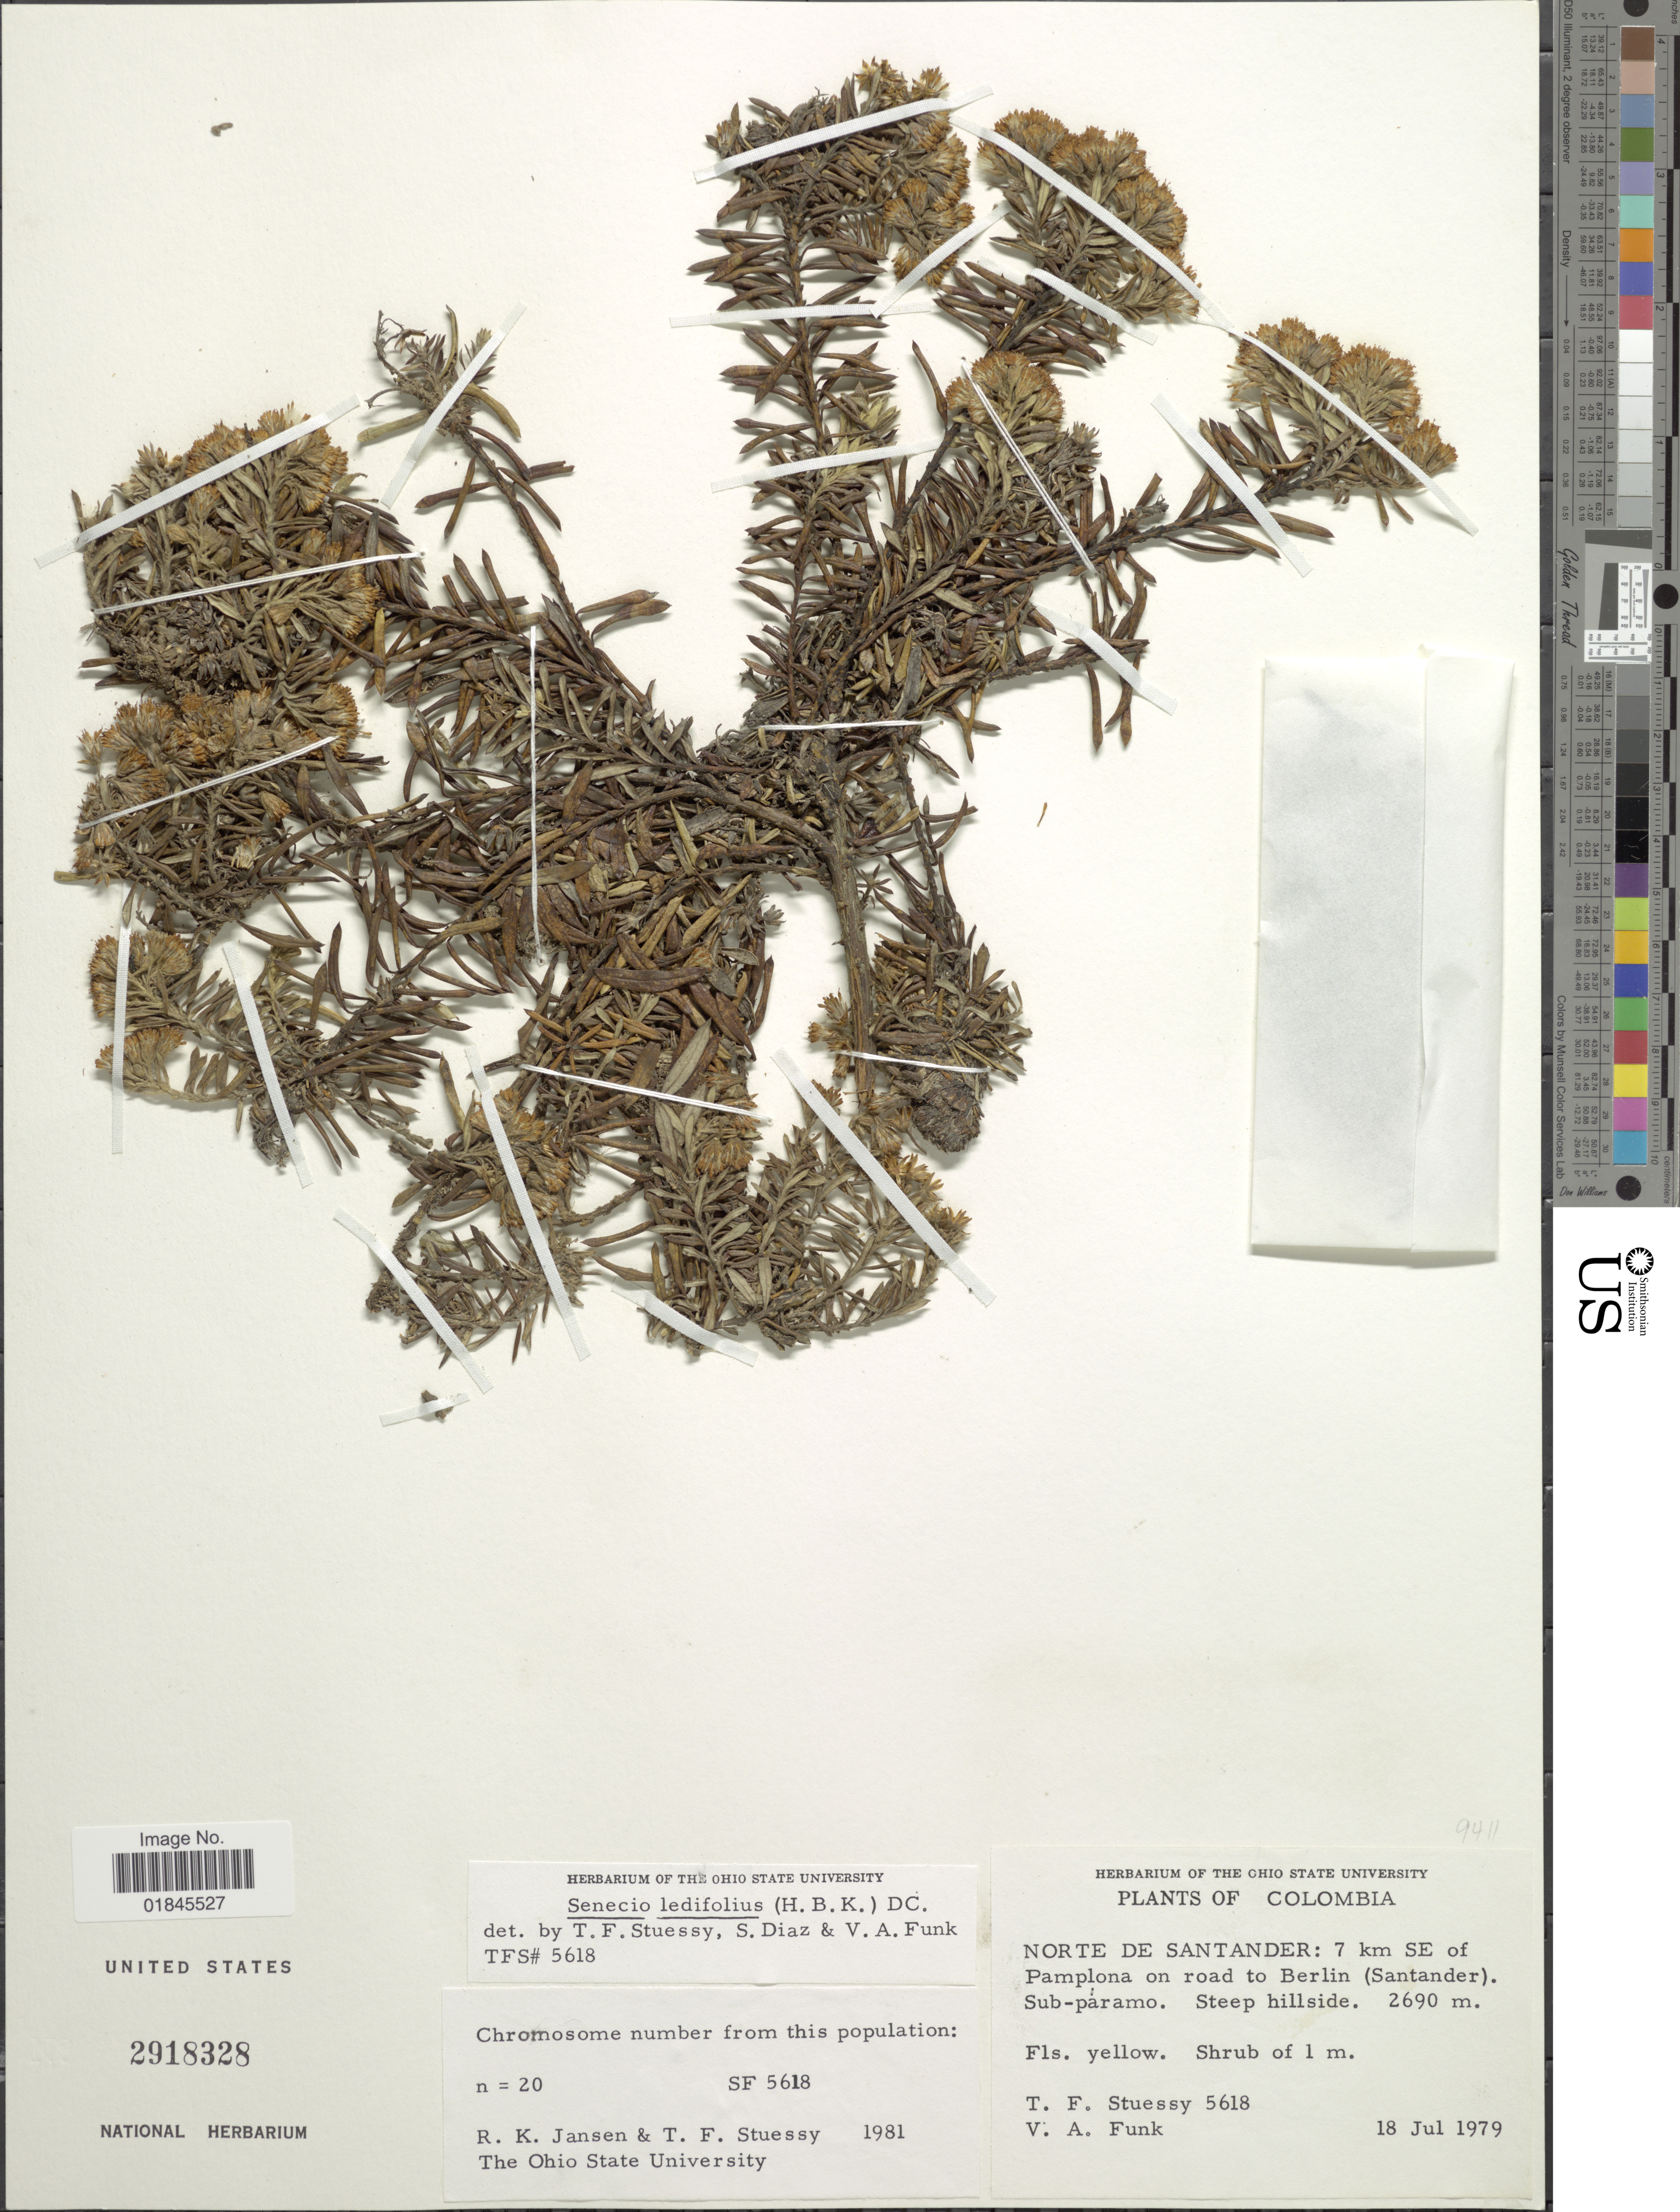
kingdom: Plantae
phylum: Tracheophyta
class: Magnoliopsida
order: Asterales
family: Asteraceae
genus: Pentacalia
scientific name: Pentacalia ledifolia subsp. schlimii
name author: (Wedd.) Cuatrec.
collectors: T. Stuessy & V. Funk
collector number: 5618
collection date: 1979-07-18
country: Colombia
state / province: Norte de Santander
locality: Norte de Santander: 7 km SE of Pamplona on road to Berlin (Santander)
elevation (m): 2690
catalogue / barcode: US 2918328